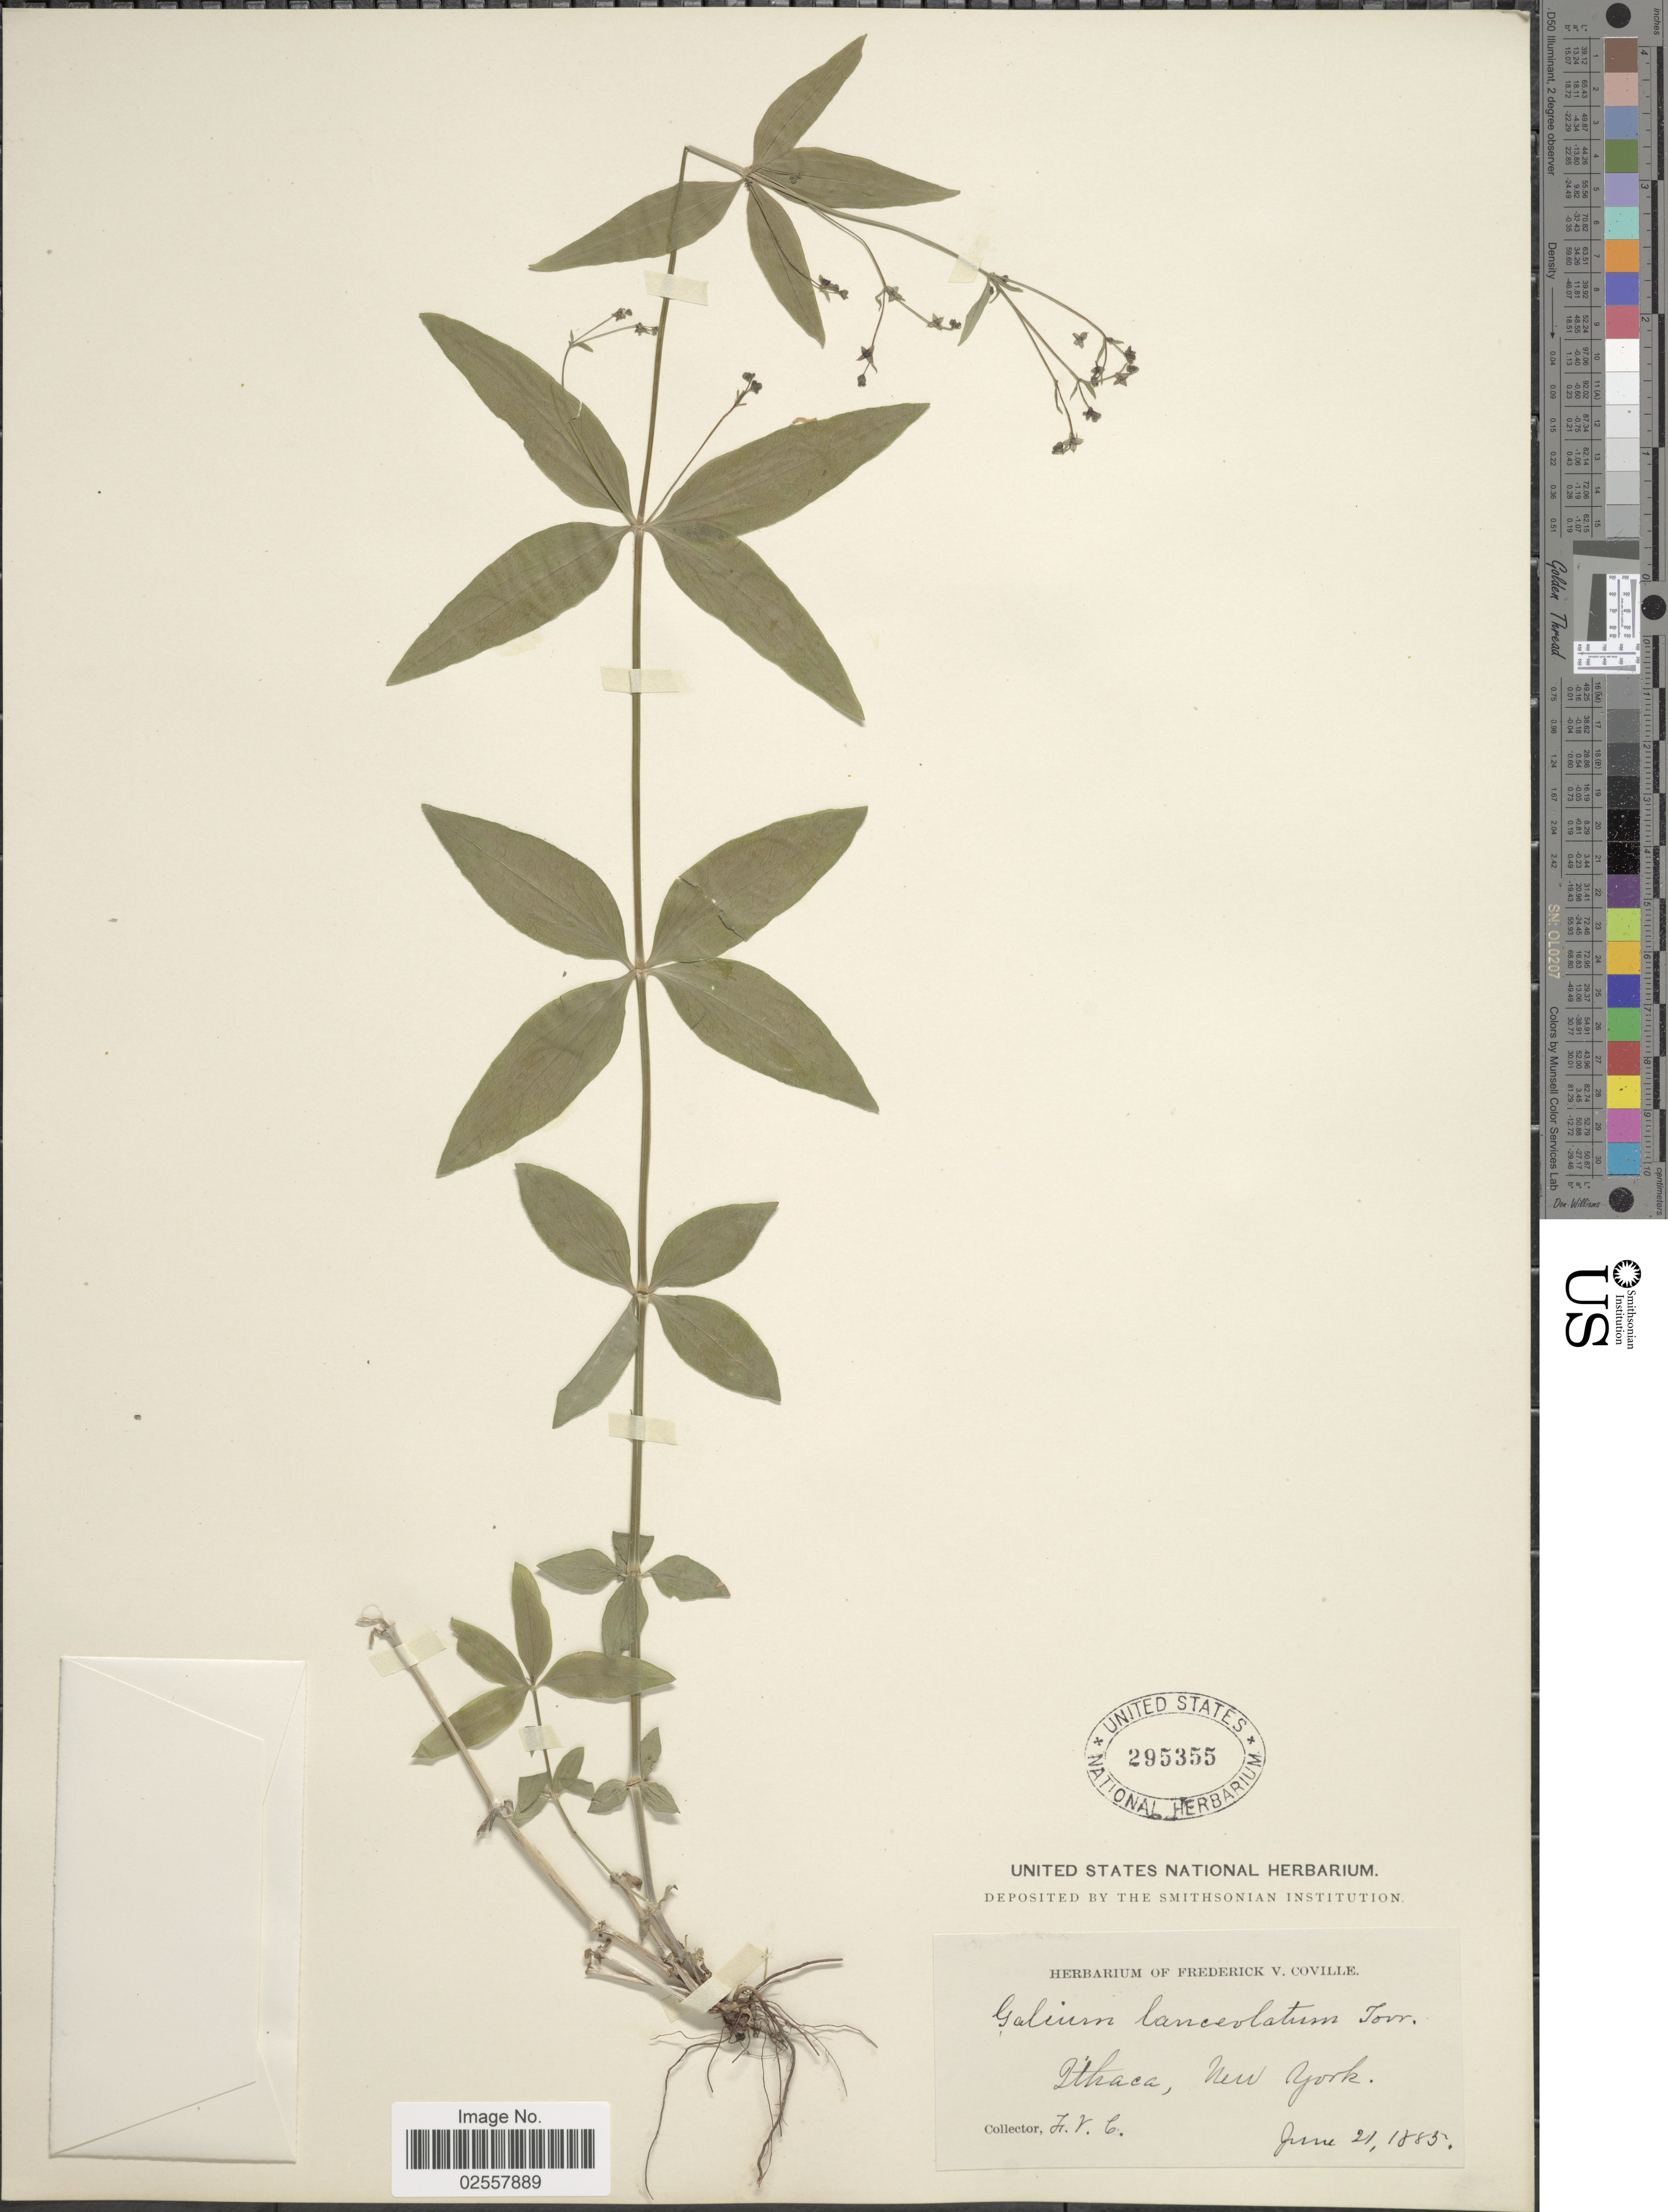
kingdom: Plantae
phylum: Tracheophyta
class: Magnoliopsida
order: Gentianales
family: Rubiaceae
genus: Galium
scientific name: Galium lanceolatum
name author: (Torr. & A. Gray) Torr.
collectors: F. V. Coville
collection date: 1885-06-21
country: United States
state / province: New York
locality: Ithaca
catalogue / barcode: US 295355